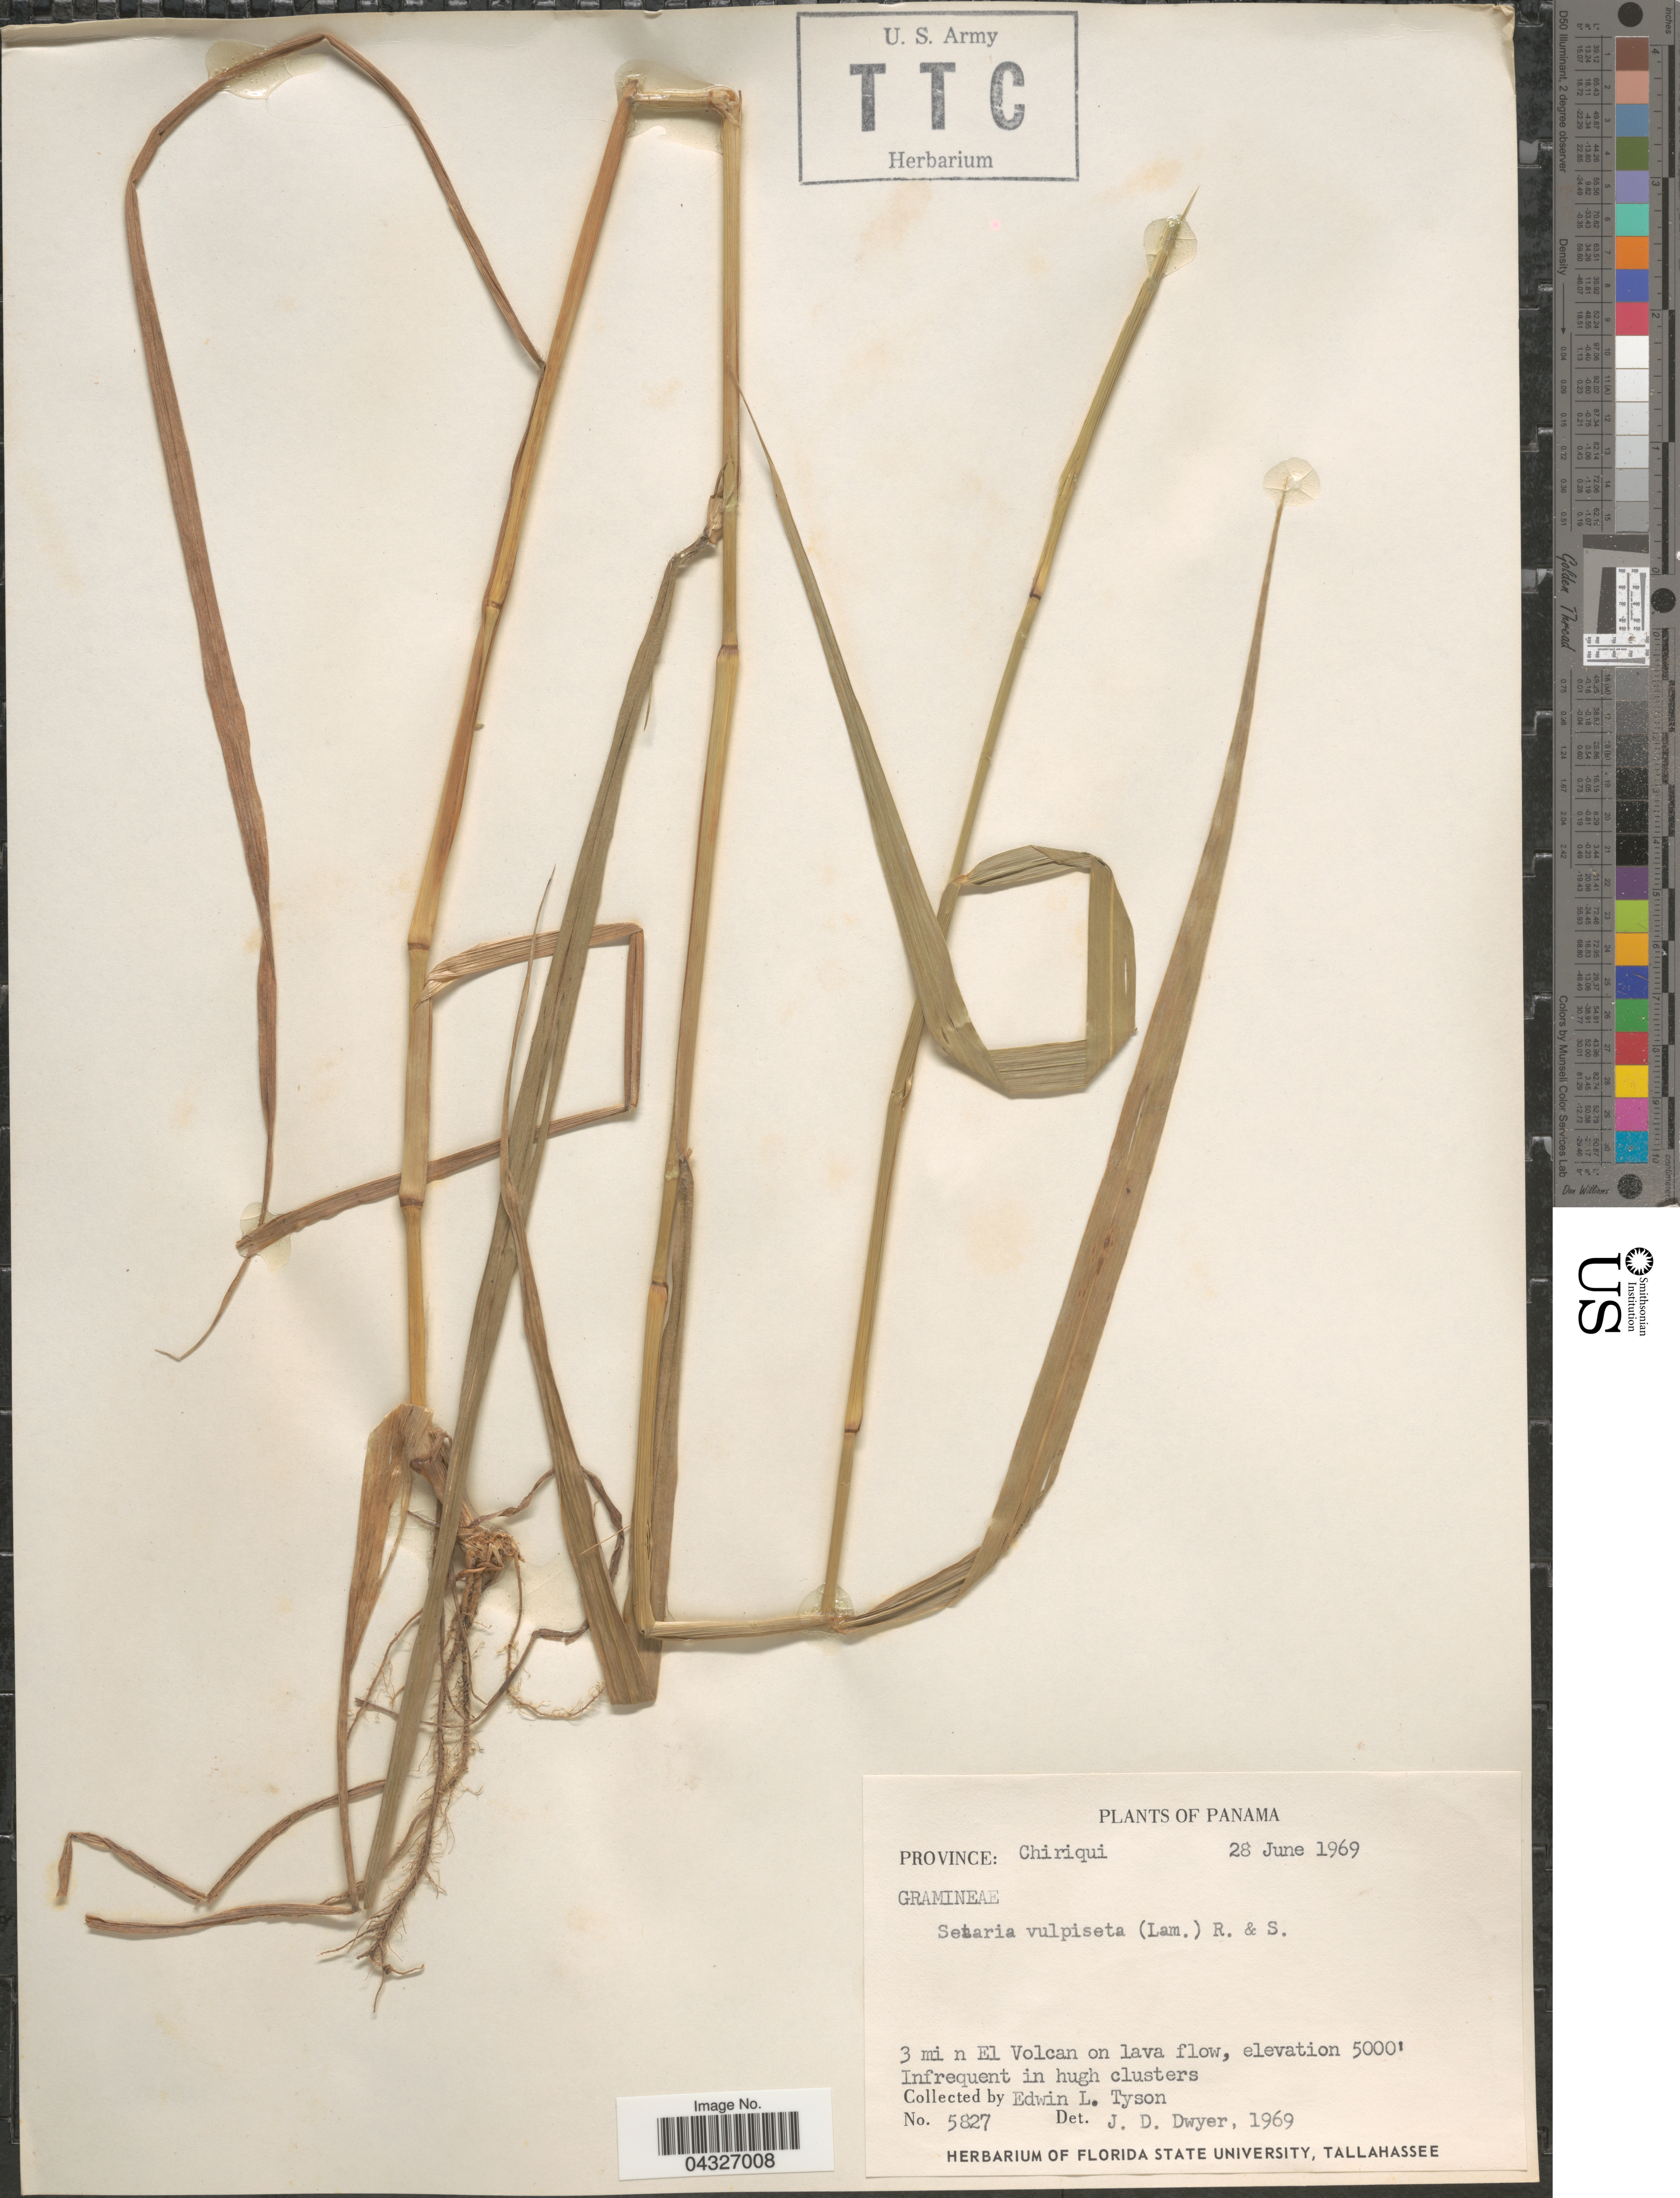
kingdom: Plantae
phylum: Tracheophyta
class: Liliopsida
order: Poales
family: Poaceae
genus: Setaria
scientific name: Setaria vulpiseta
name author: (Lam.) Roem. & Schult.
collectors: E. L. Tyson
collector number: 5827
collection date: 1969-06-28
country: Panama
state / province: Chiriqui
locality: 3 mi n El Volcan on lava flow.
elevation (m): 1524